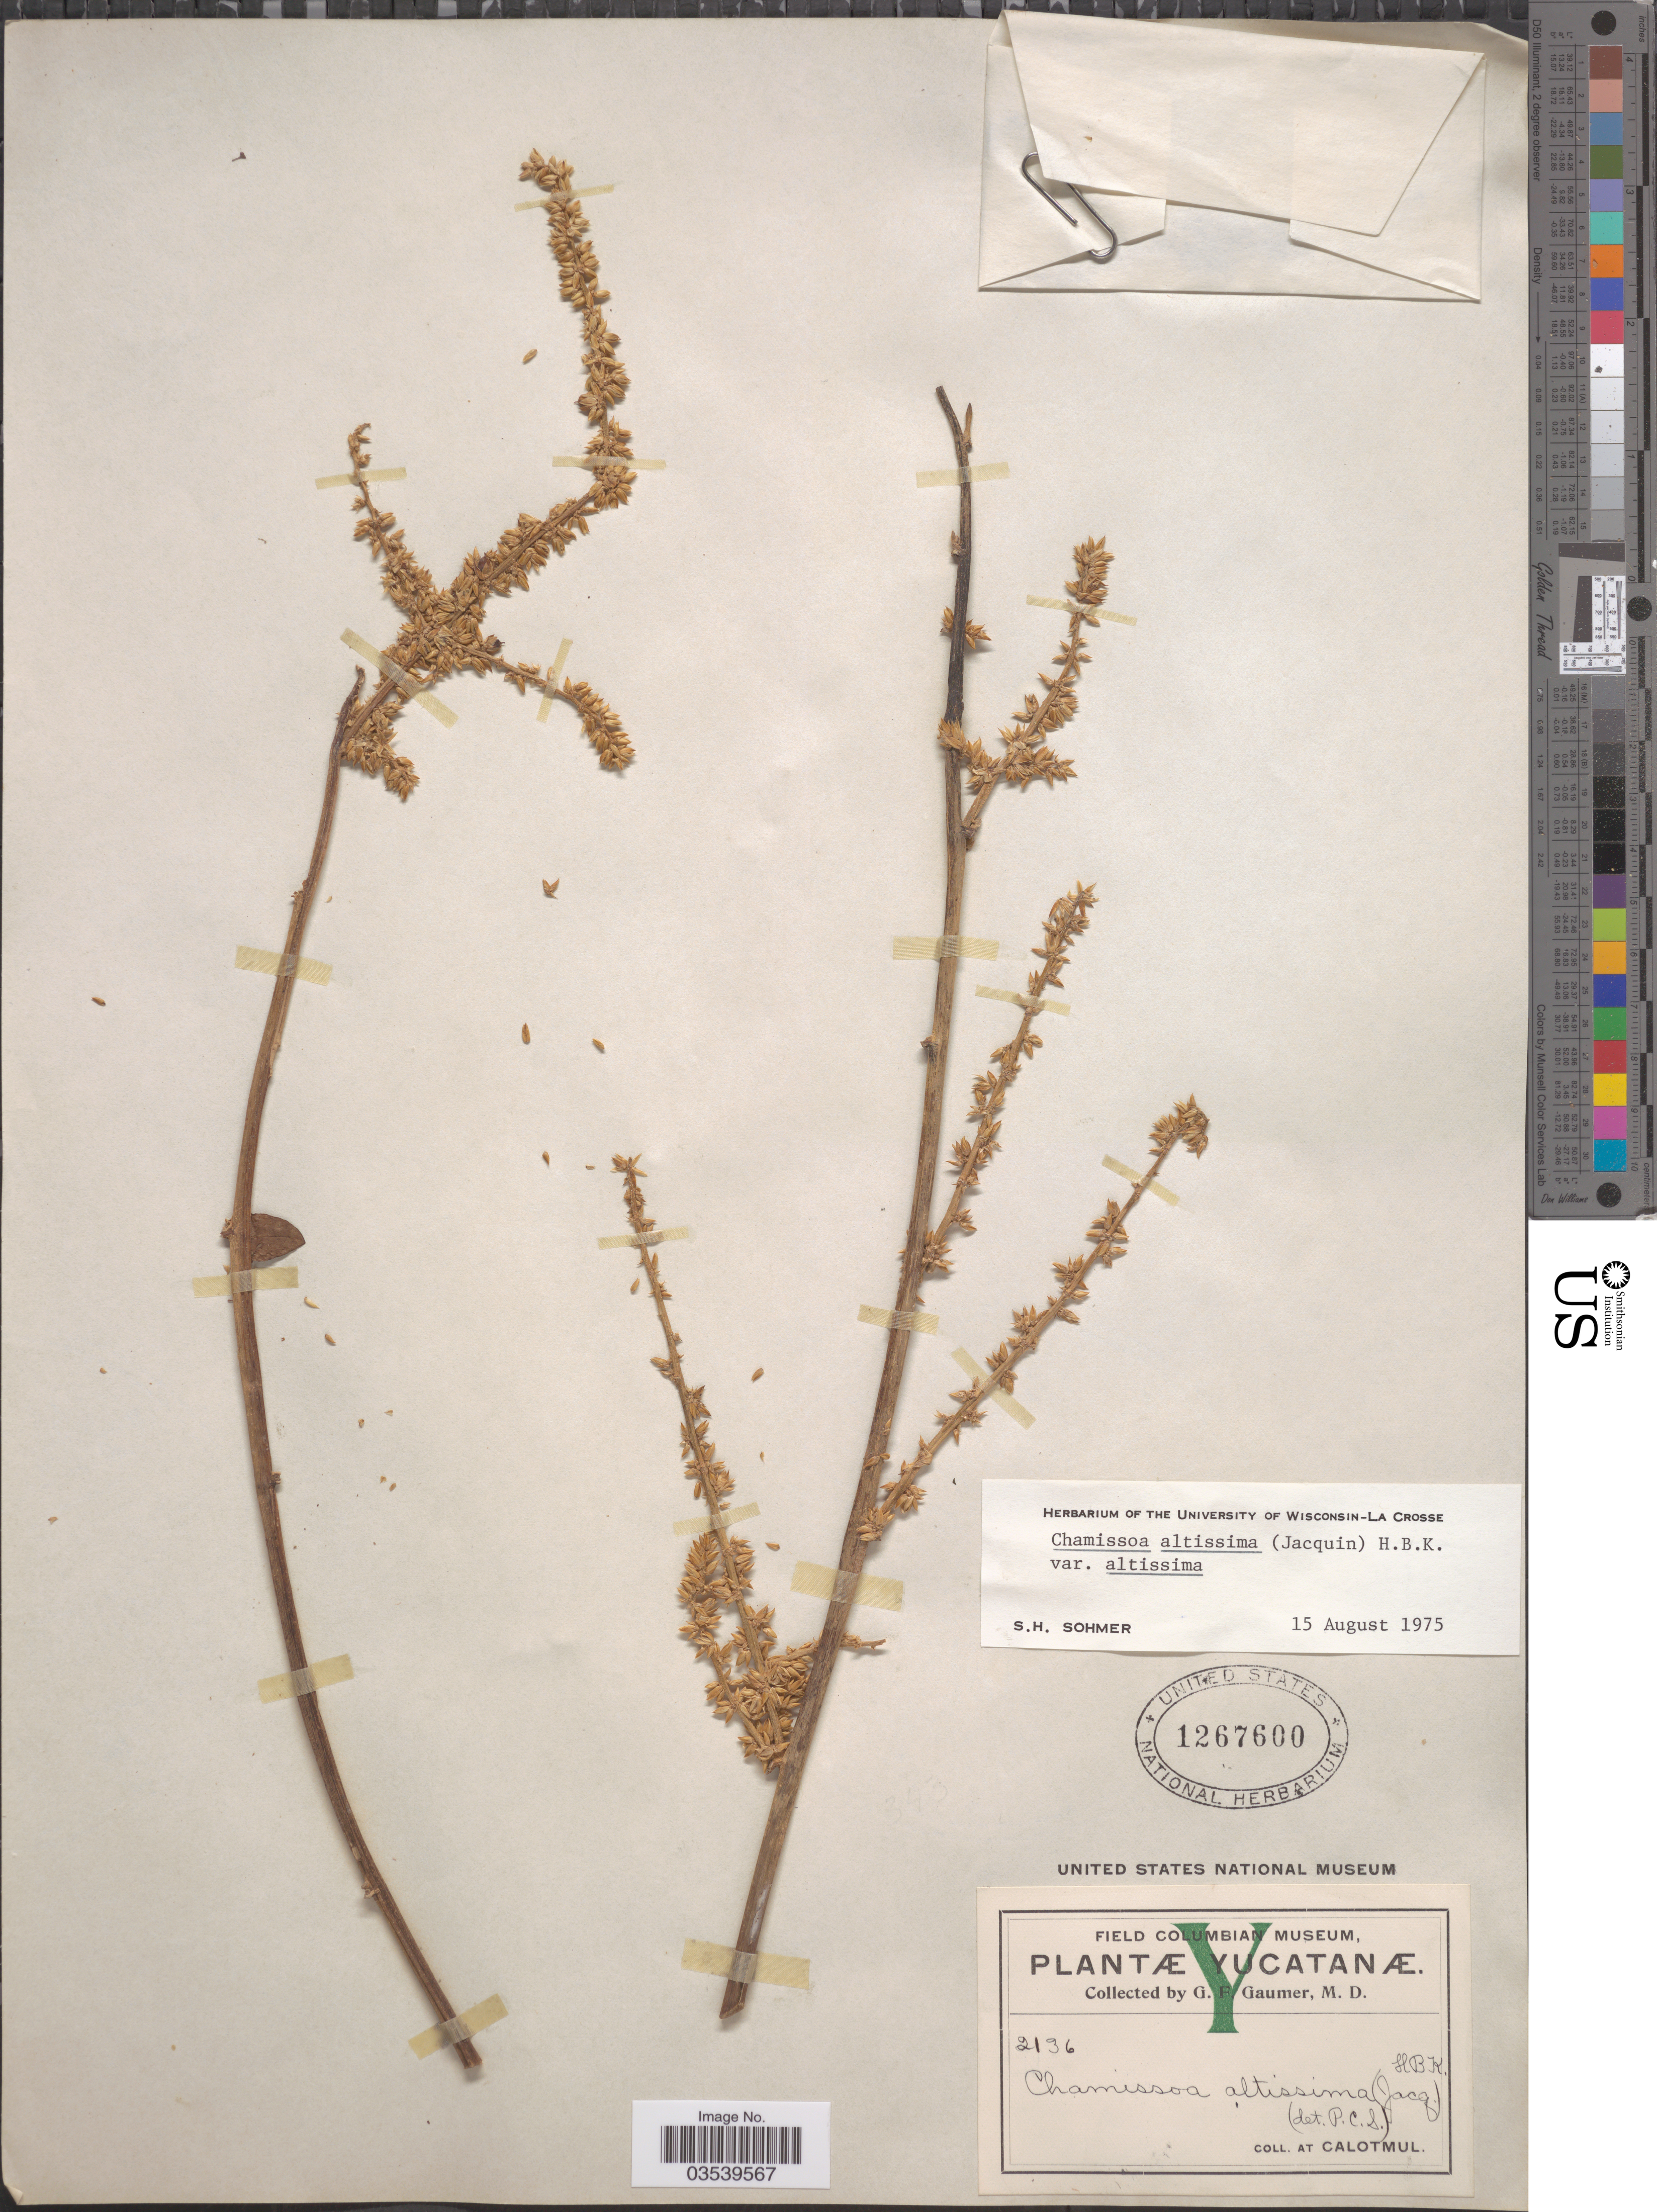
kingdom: Plantae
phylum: Tracheophyta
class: Magnoliopsida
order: Caryophyllales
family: Amaranthaceae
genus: Chamissoa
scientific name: Chamissoa altissima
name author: (Jacq.) Kunth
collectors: G. Guamer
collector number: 2136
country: Mexico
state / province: Yucatán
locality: At Calotmul.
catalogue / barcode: US 1267600